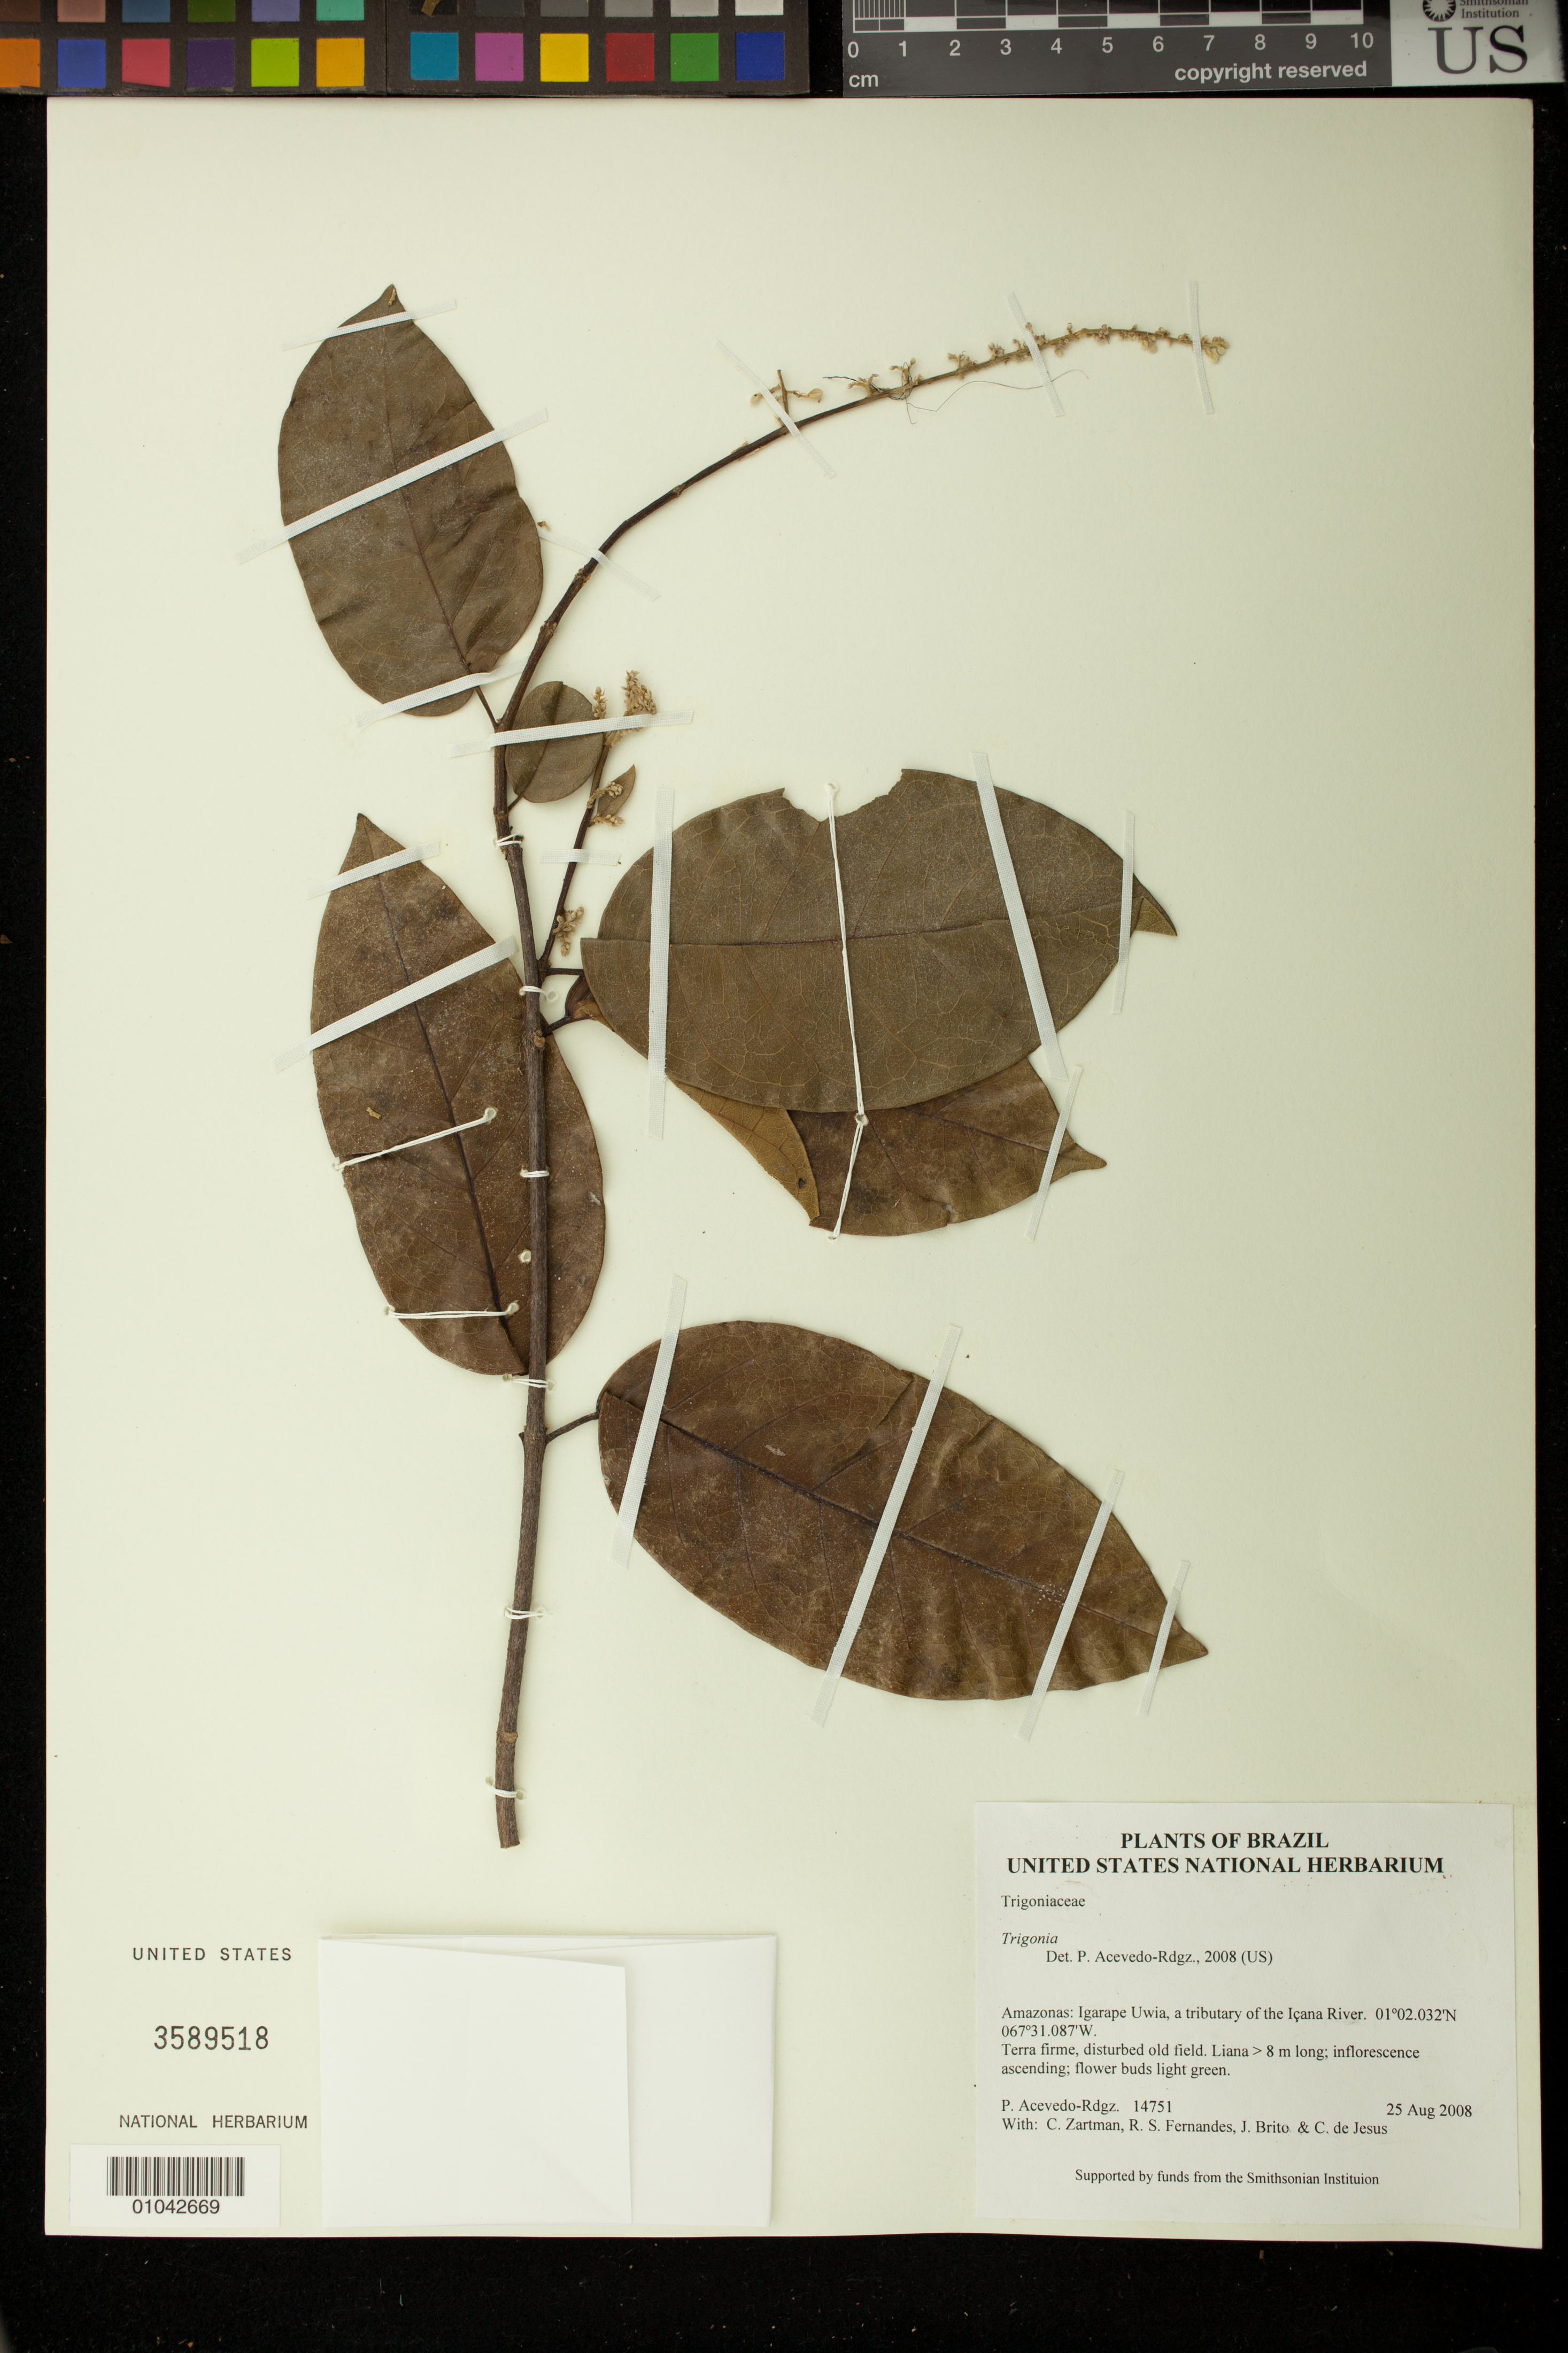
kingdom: Plantae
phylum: Tracheophyta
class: Magnoliopsida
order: Malpighiales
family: Trigoniaceae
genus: Trigonia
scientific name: Trigonia spruceana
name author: Benth. ex Warm.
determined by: Strong, M. T., (US), Smithsonian Institution - National Museum of Natural History (UNITED STATES)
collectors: P. Acevedo-Rodr., C. Zartman, R. Fernandes, J. Brito & C. de Jesus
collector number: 14751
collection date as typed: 25 Aug 2008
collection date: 2008-08-25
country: Brazil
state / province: Amazonas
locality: Amazonas: Igarape Uwia, a tributary of the Içana River.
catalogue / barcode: US 3589518